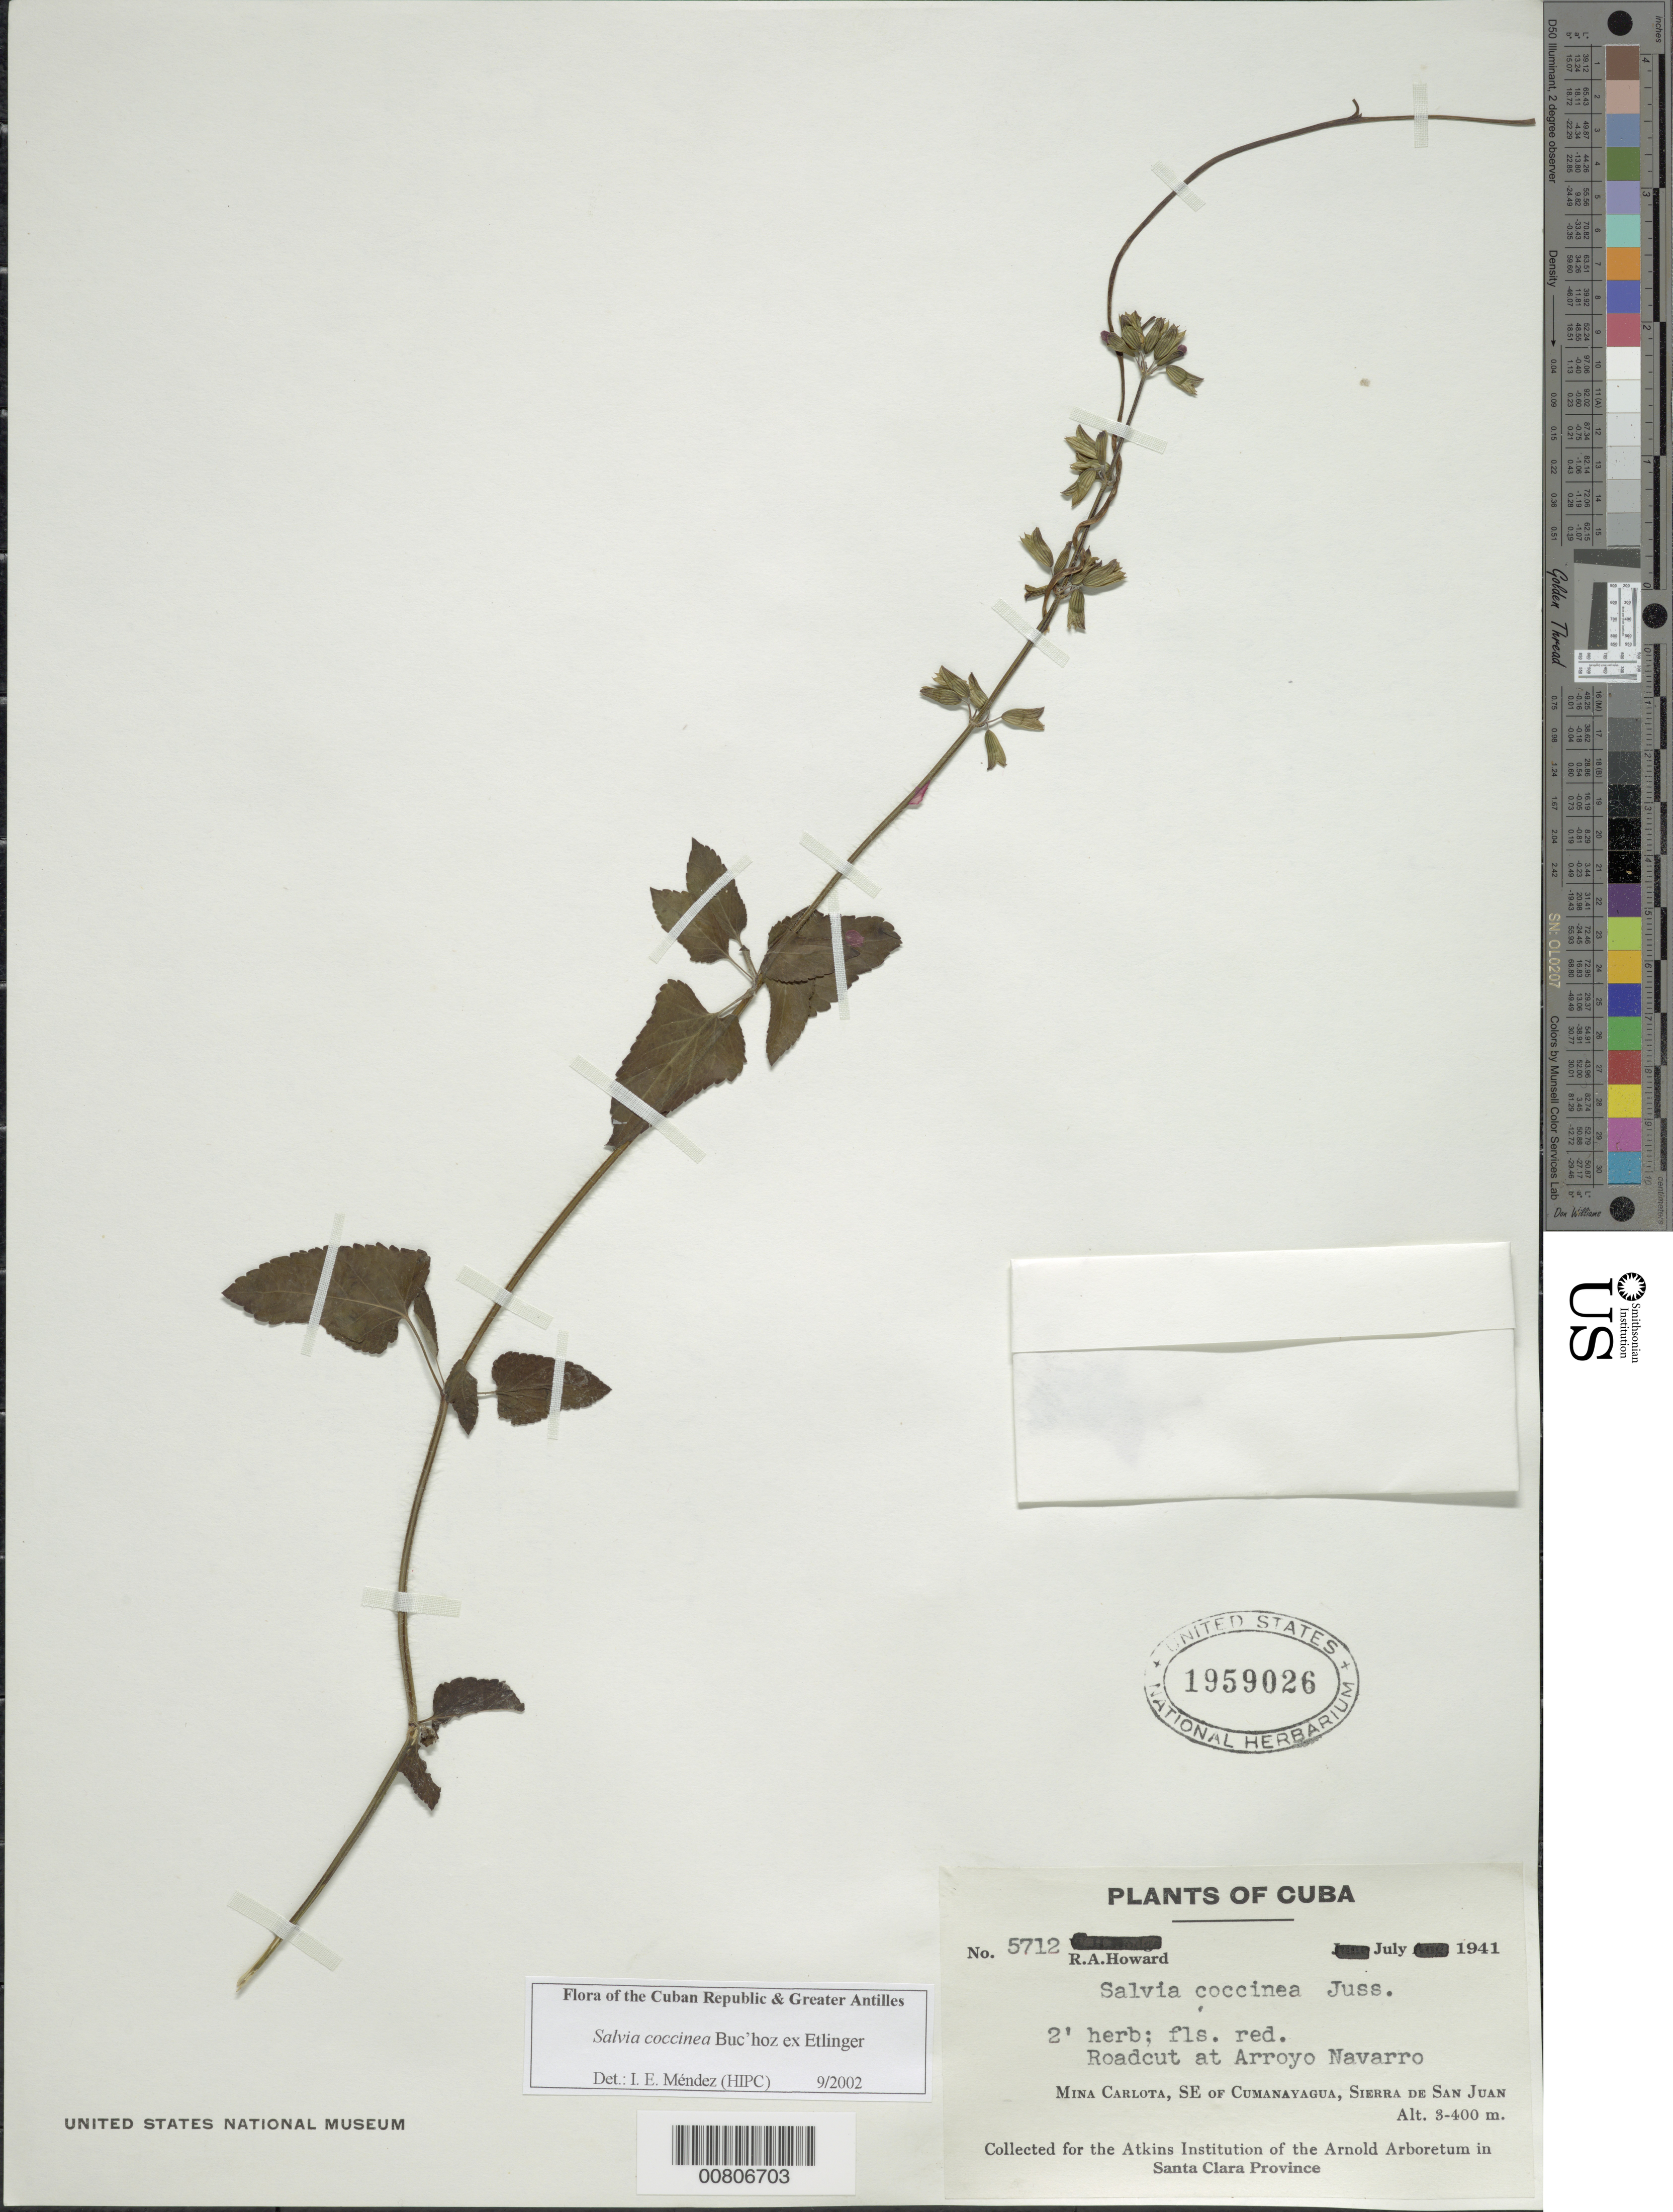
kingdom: Plantae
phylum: Tracheophyta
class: Magnoliopsida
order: Lamiales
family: Lamiaceae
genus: Salvia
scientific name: Salvia coccinea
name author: Buc'hoz ex Etl.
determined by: Méndez, Isidro E., (HIPC)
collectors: R. A. Howard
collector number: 5712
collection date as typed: Jul 1941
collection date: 1941-07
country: Cuba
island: Cuba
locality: Santa Clara Prov , Mina Carlota, SE of Cumanayagua, Sierra de San Juan, at Arroyo Navarro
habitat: Roadcut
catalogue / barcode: US 1959026